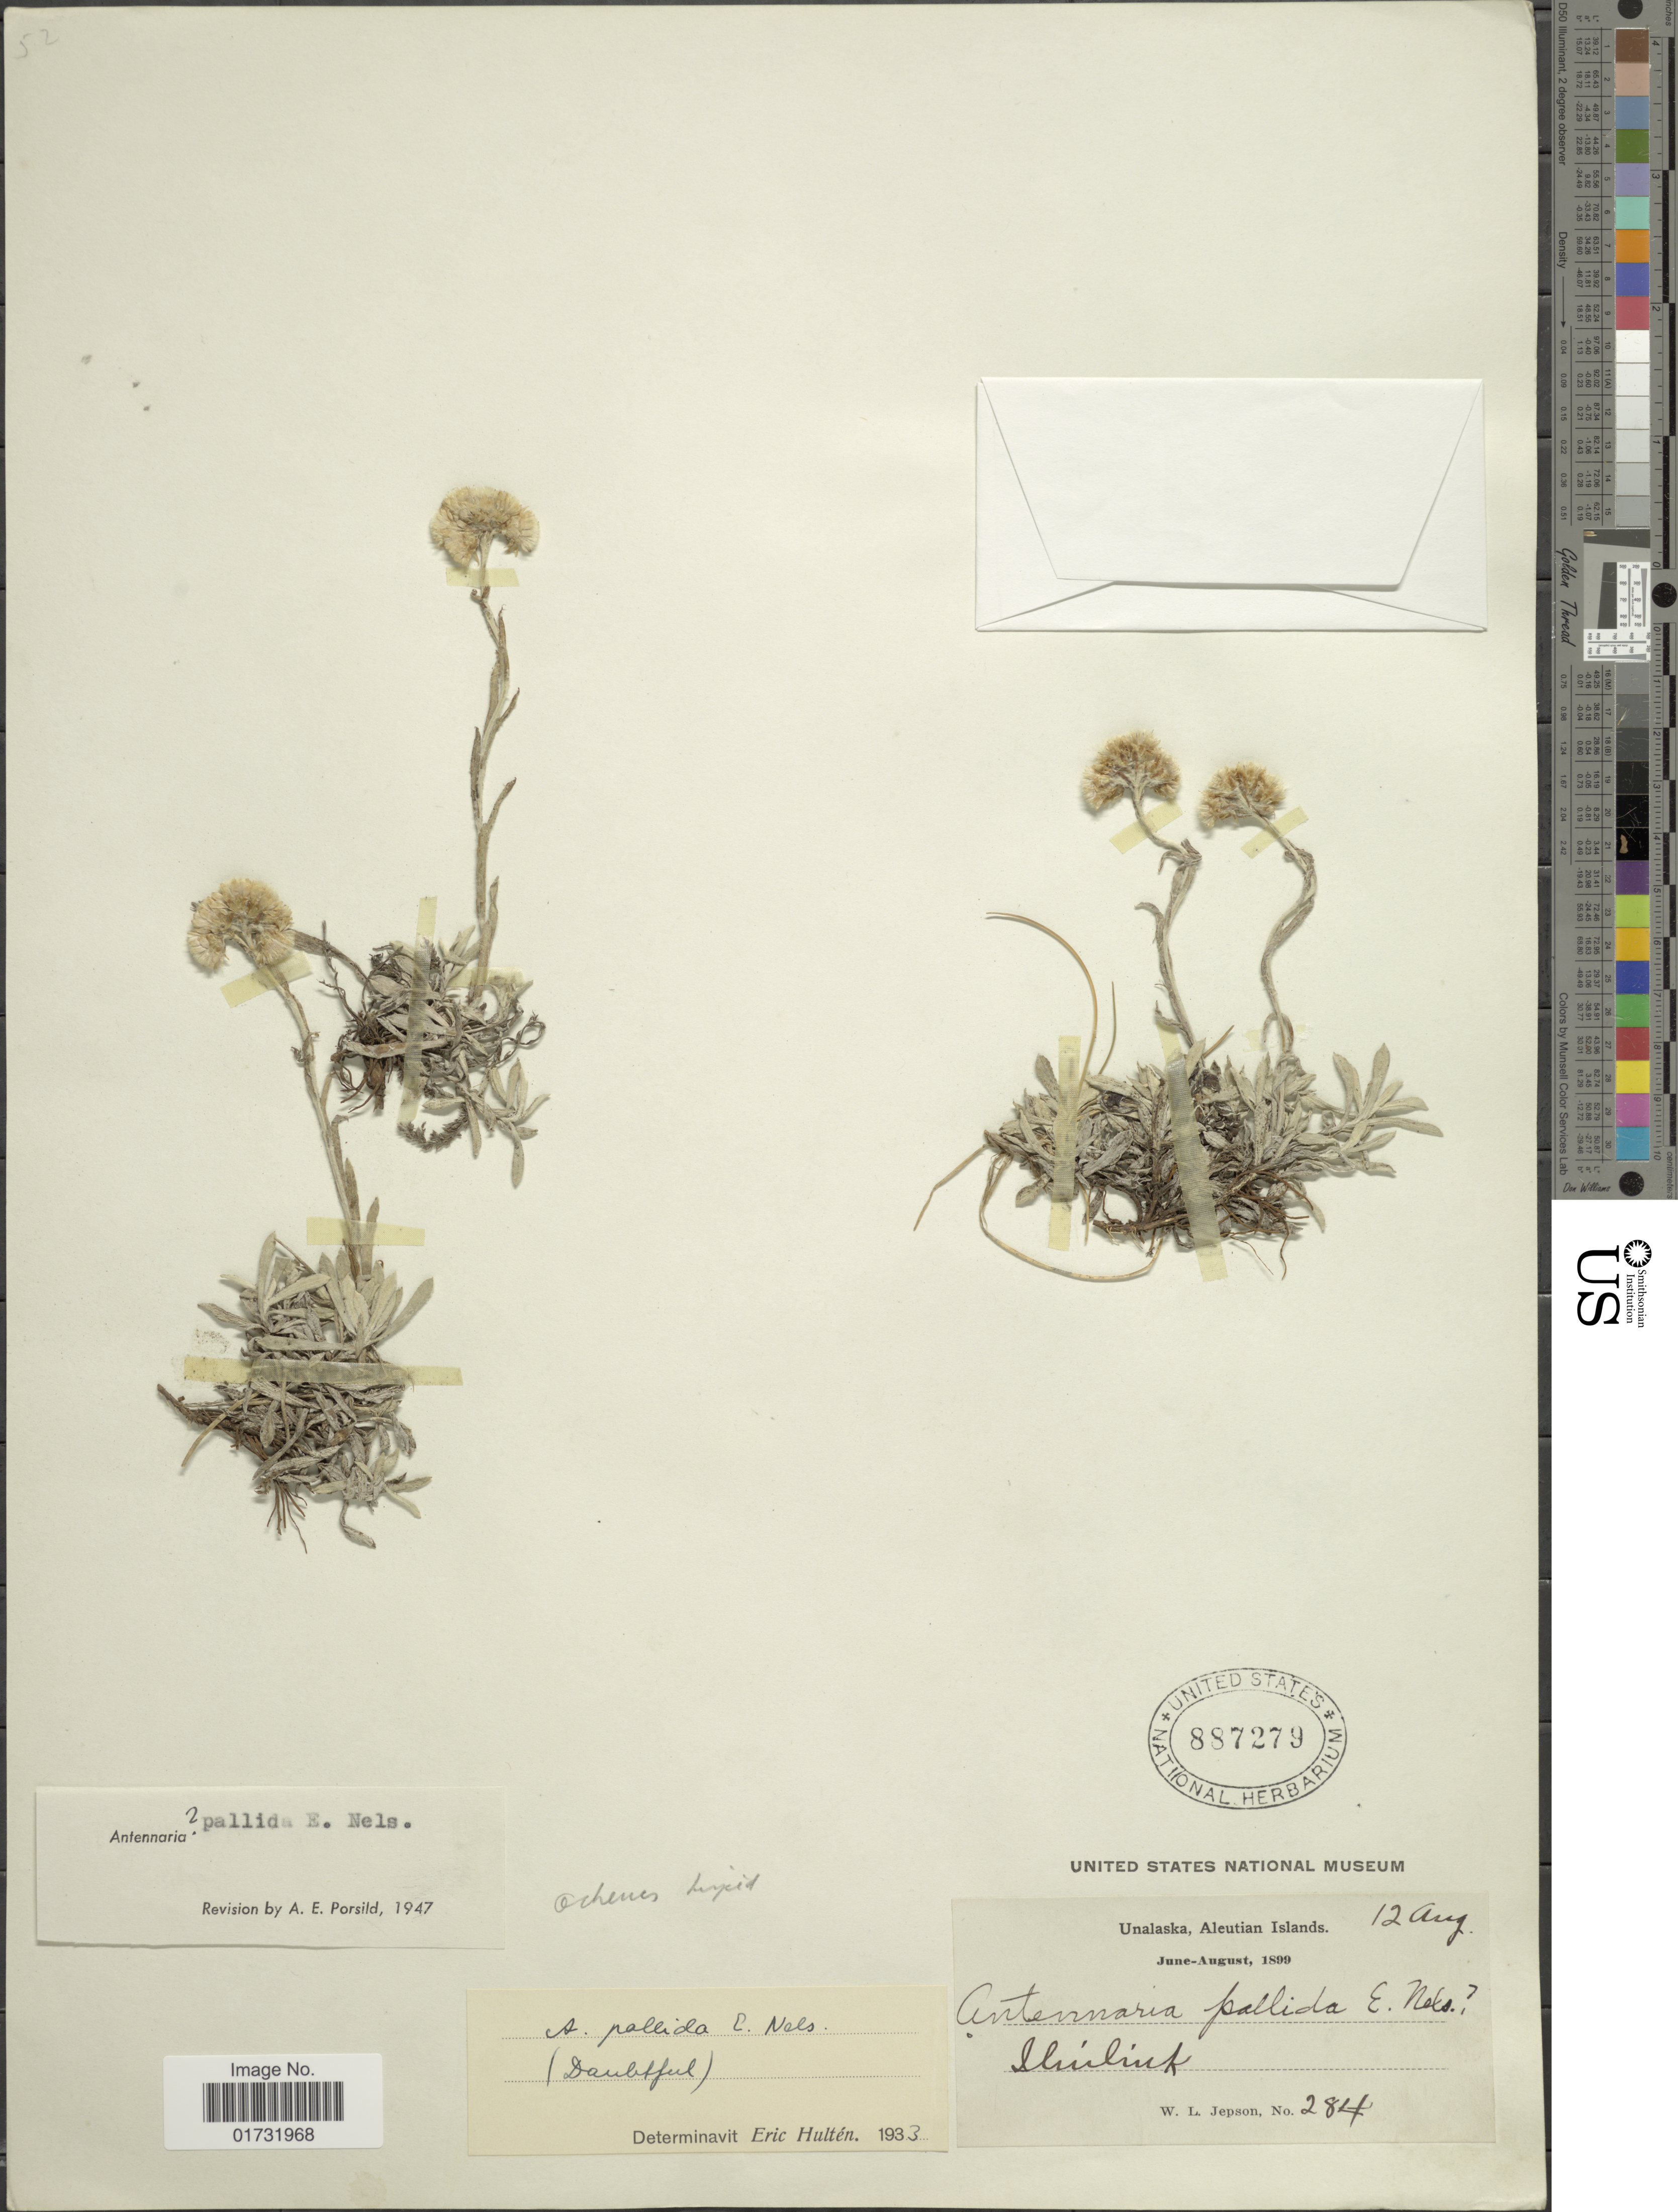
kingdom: Plantae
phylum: Tracheophyta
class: Magnoliopsida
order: Asterales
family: Asteraceae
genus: Antennaria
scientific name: Antennaria pallida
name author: E.E. Nelson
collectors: W. L. Jepson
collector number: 184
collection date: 1899-08-12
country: United States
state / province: Alaska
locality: Unalaska, Aleutian Islands. Iluiliuk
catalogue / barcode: US 887279